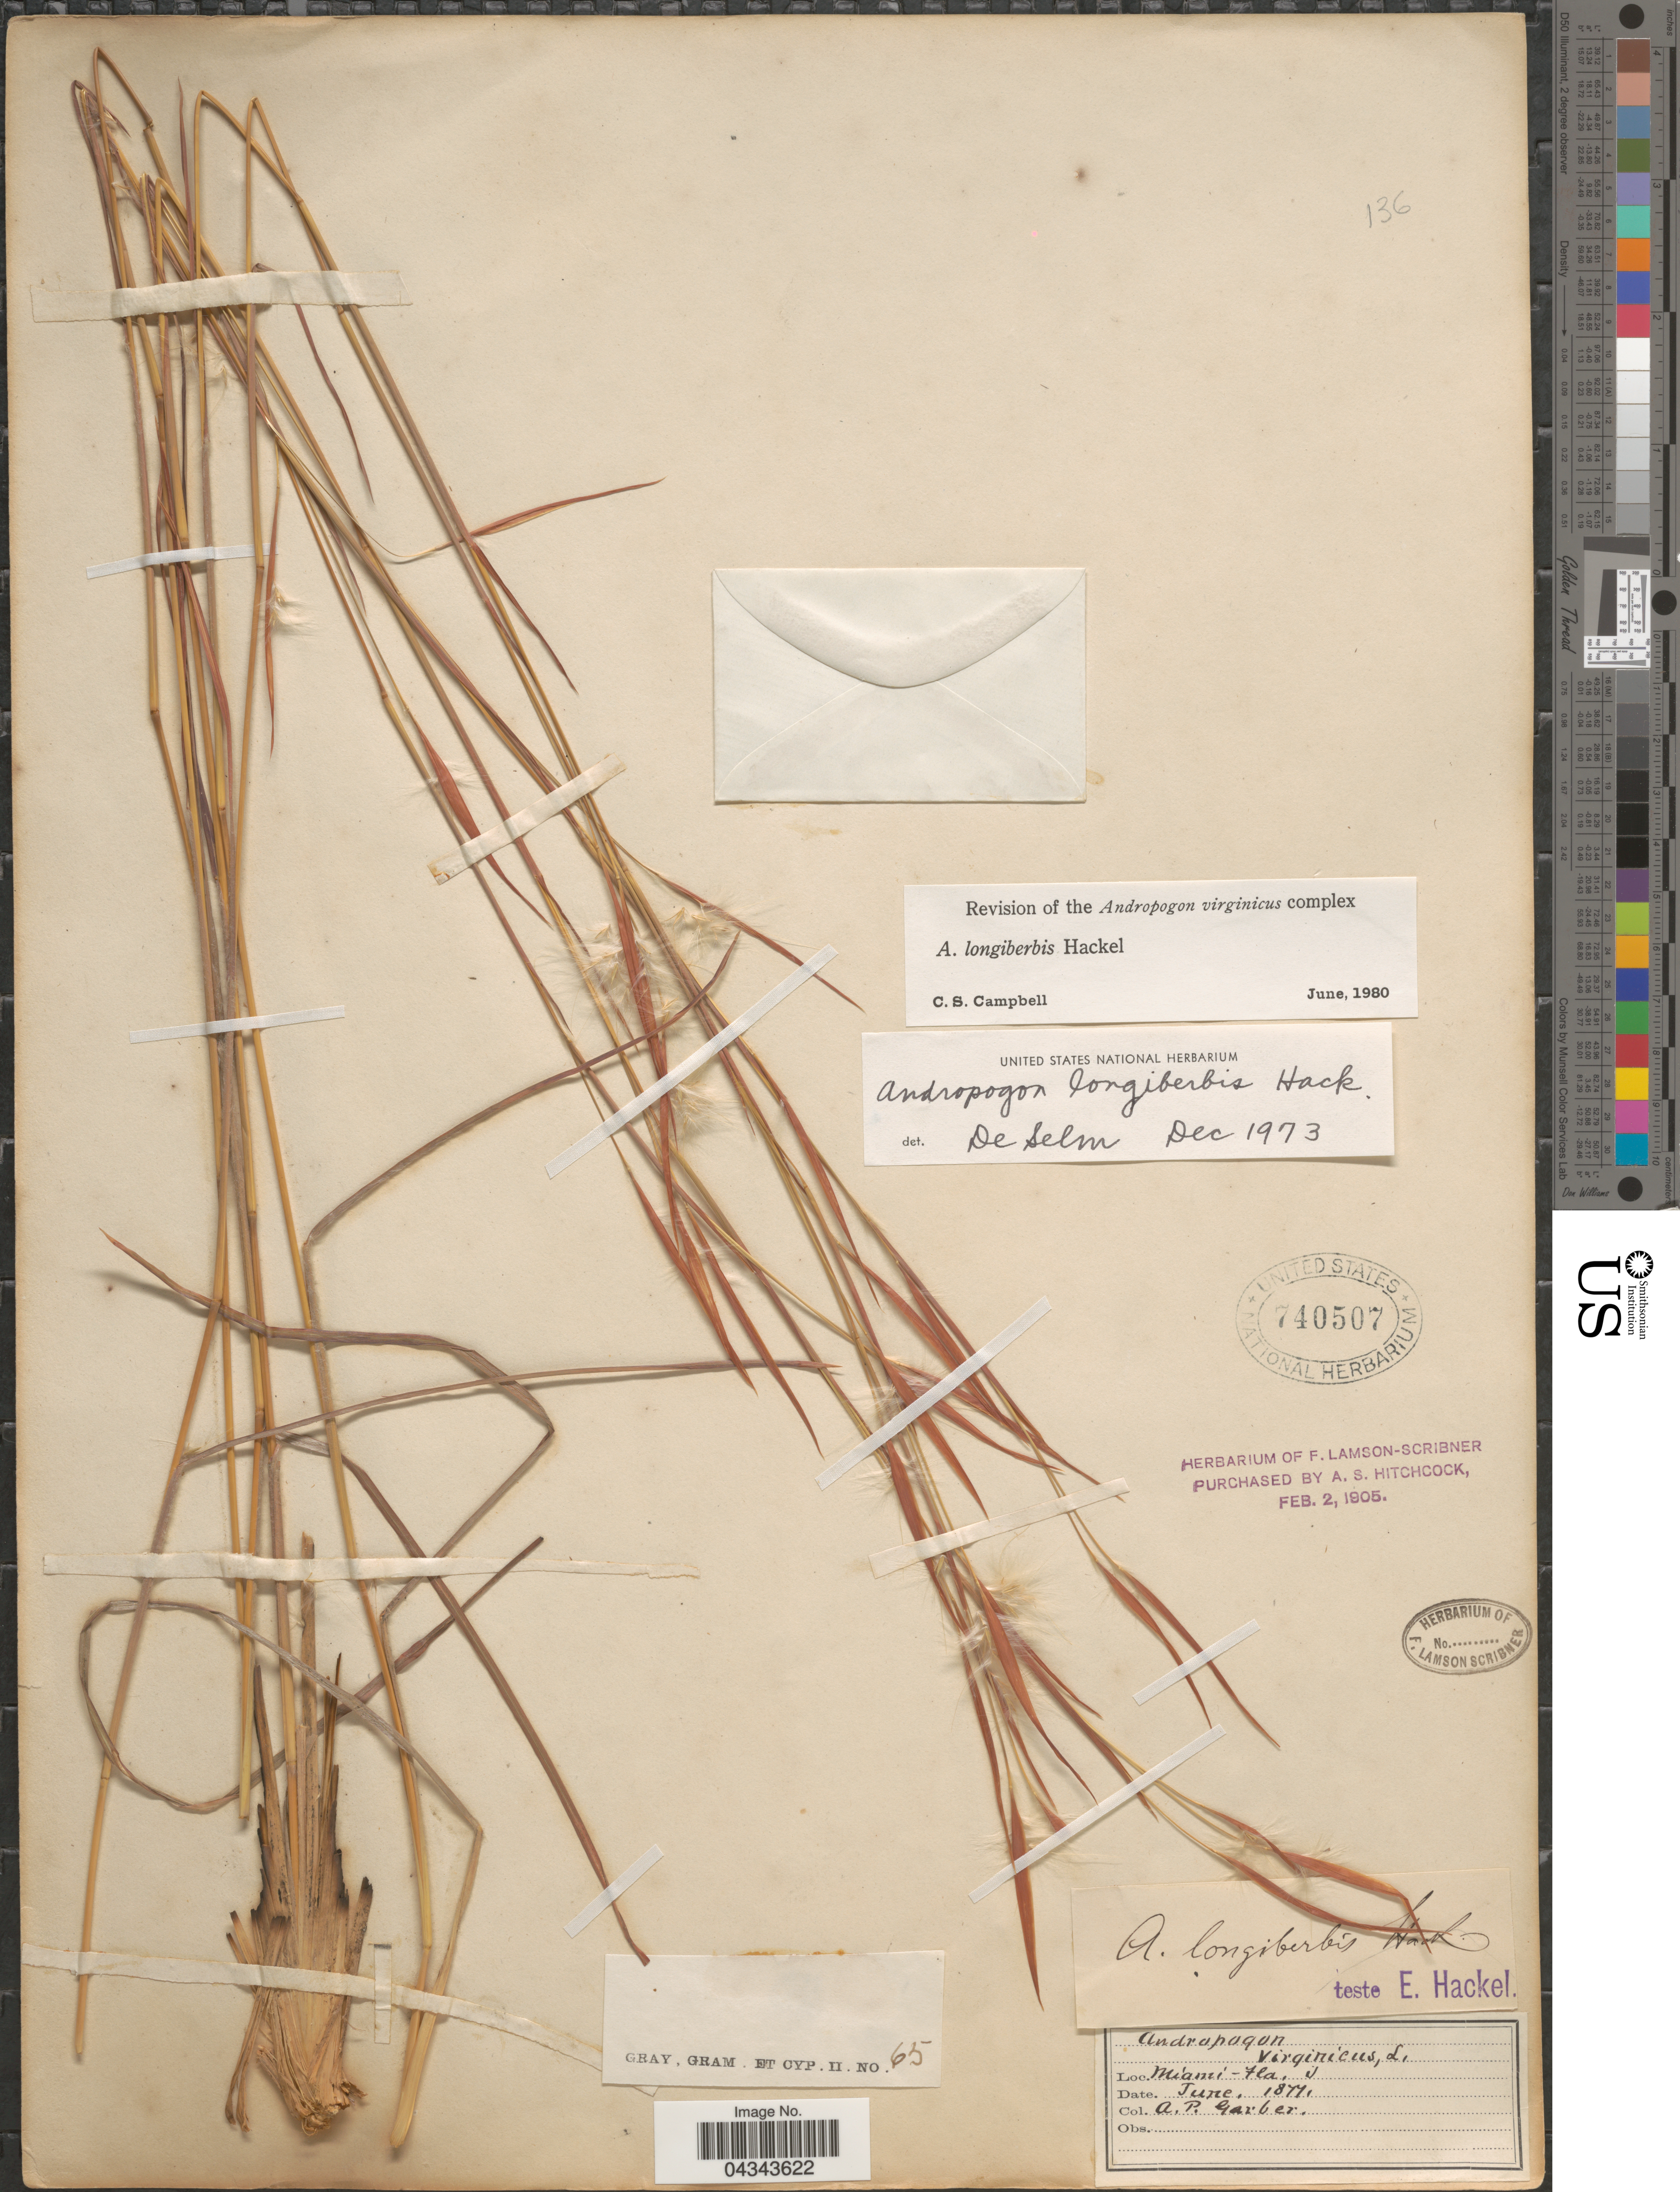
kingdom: Plantae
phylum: Tracheophyta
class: Liliopsida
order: Poales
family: Poaceae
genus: Andropogon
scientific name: Andropogon longiberbis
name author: Hack.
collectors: A. P. Garber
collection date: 1877-06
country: United States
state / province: Florida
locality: Miami.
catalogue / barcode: US 740507